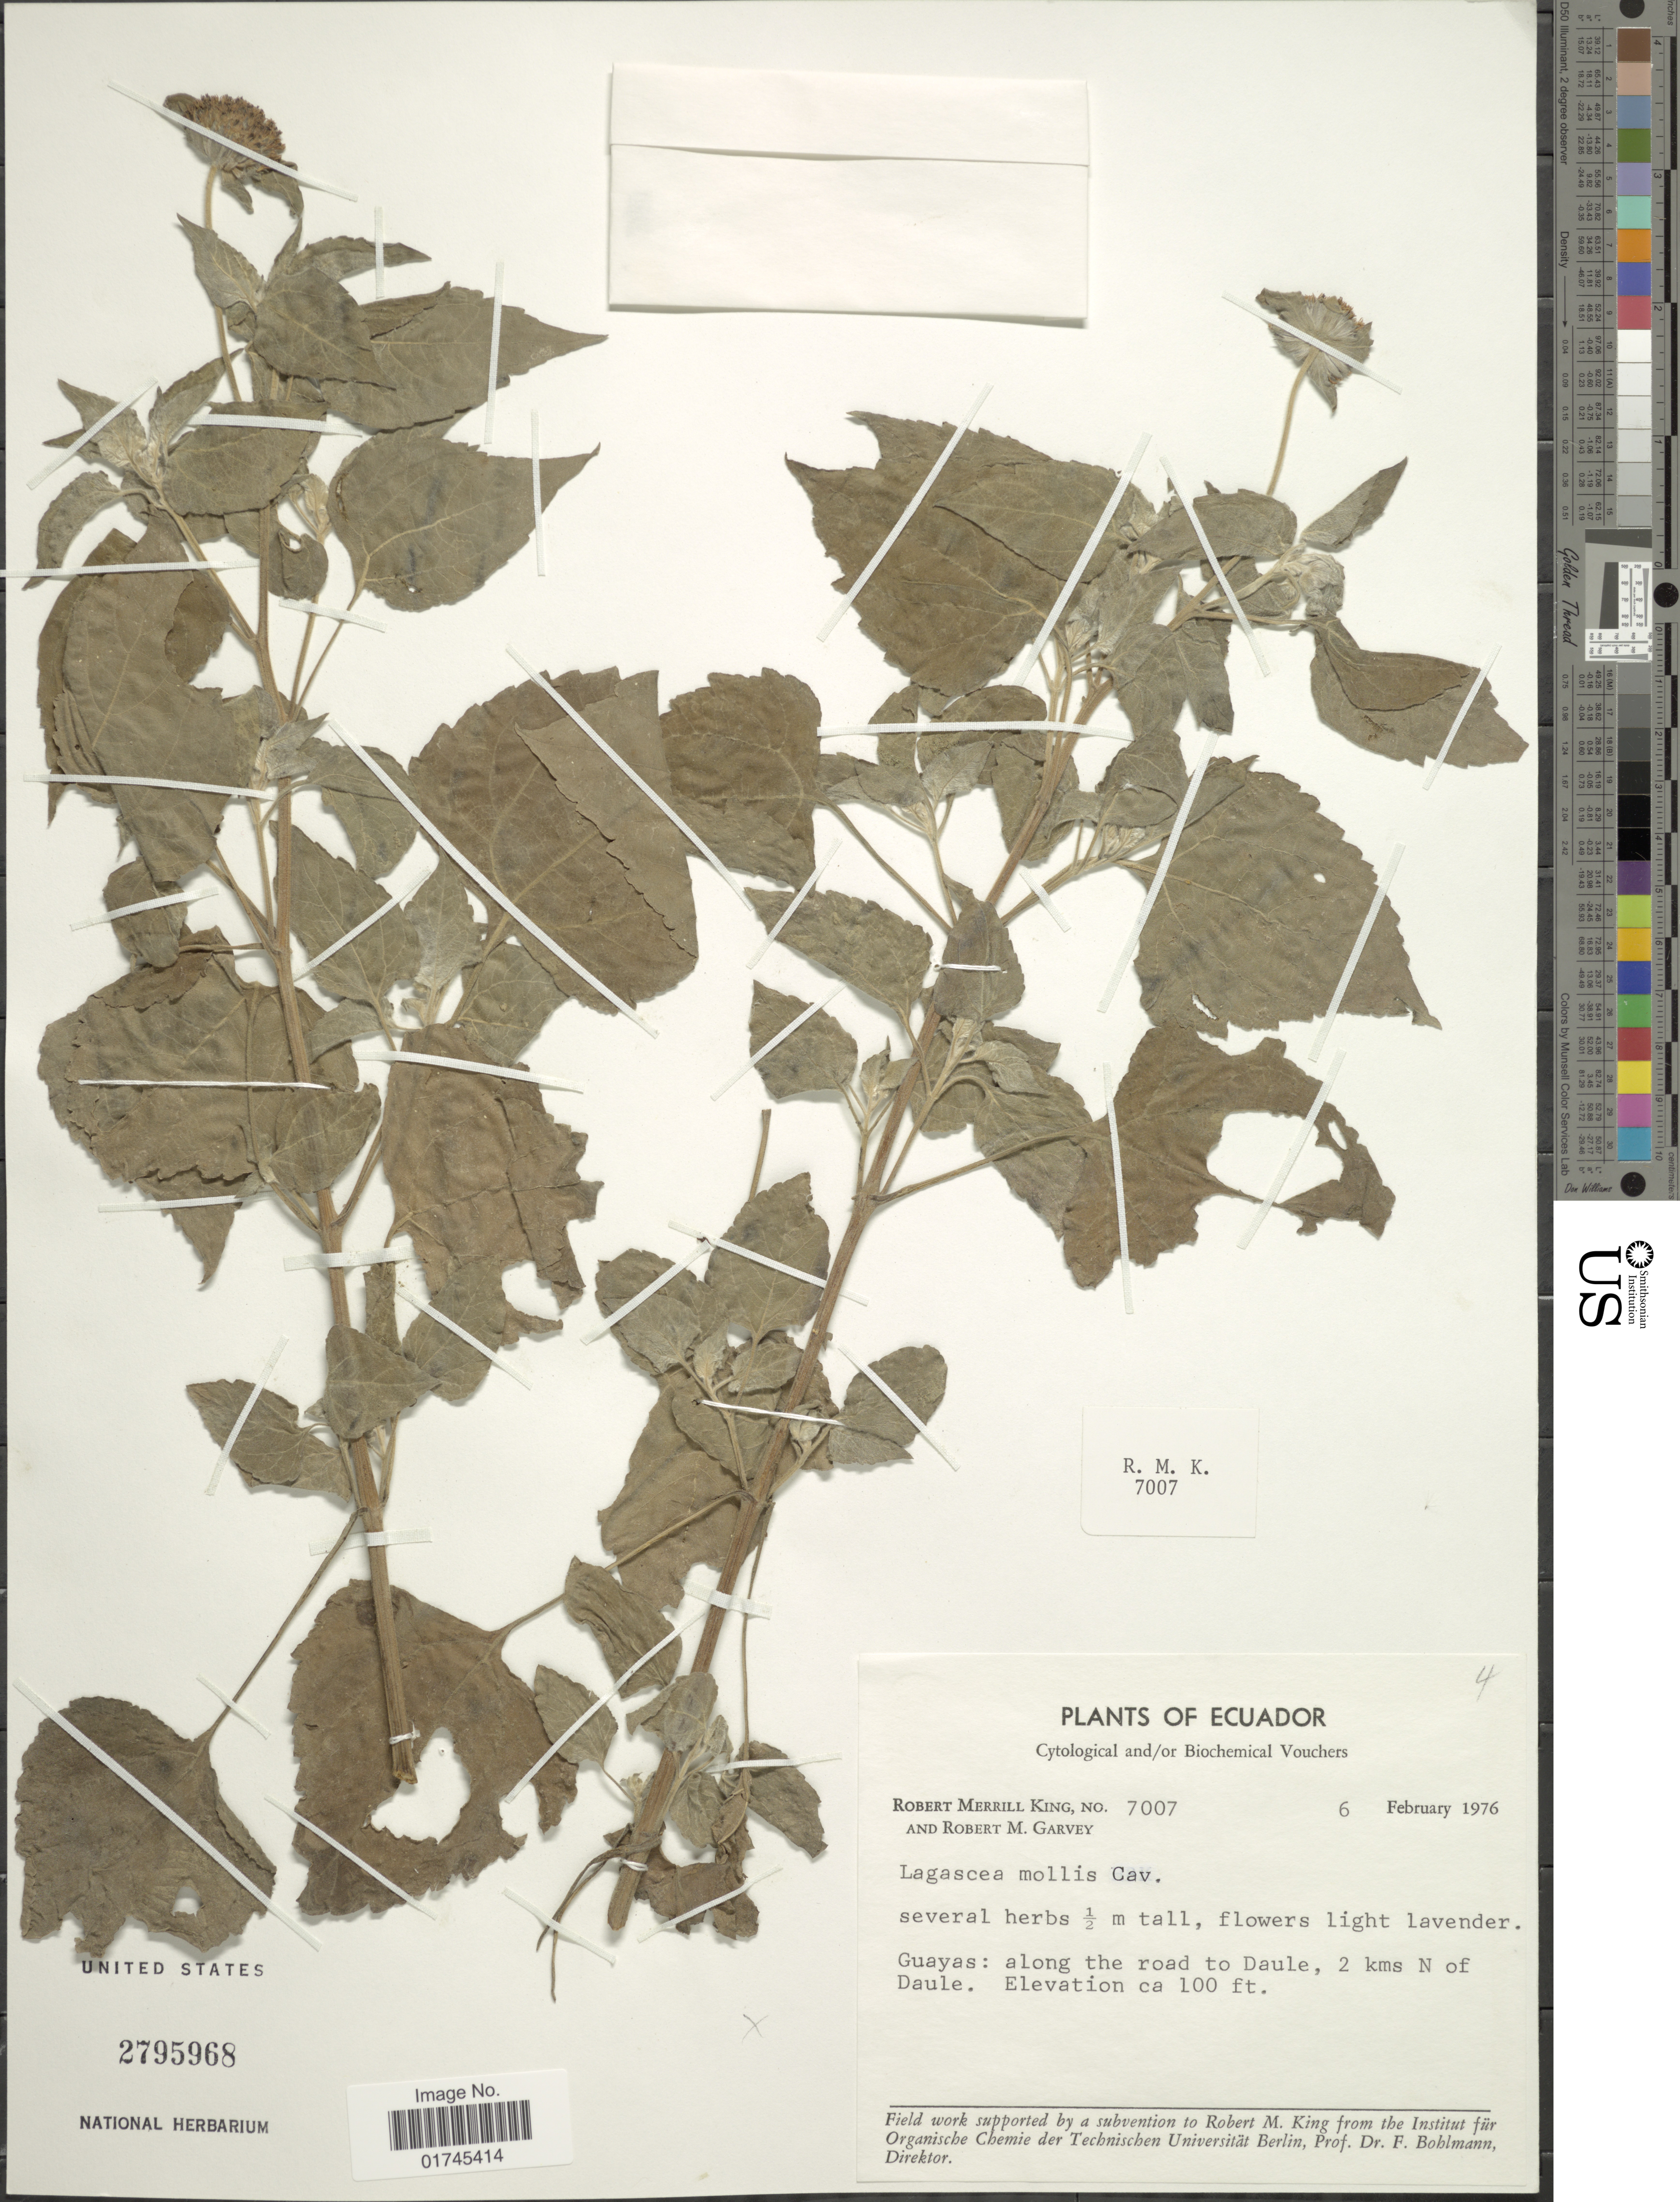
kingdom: Plantae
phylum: Tracheophyta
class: Magnoliopsida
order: Asterales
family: Asteraceae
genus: Lagascea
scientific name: Lagascea mollis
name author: Cav.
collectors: R. M. King & R. Garvey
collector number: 7007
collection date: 1976-02-06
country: Ecuador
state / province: Guayas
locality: Along the road to Daule, 2 kms N of Daule.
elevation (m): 30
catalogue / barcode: US 2795968